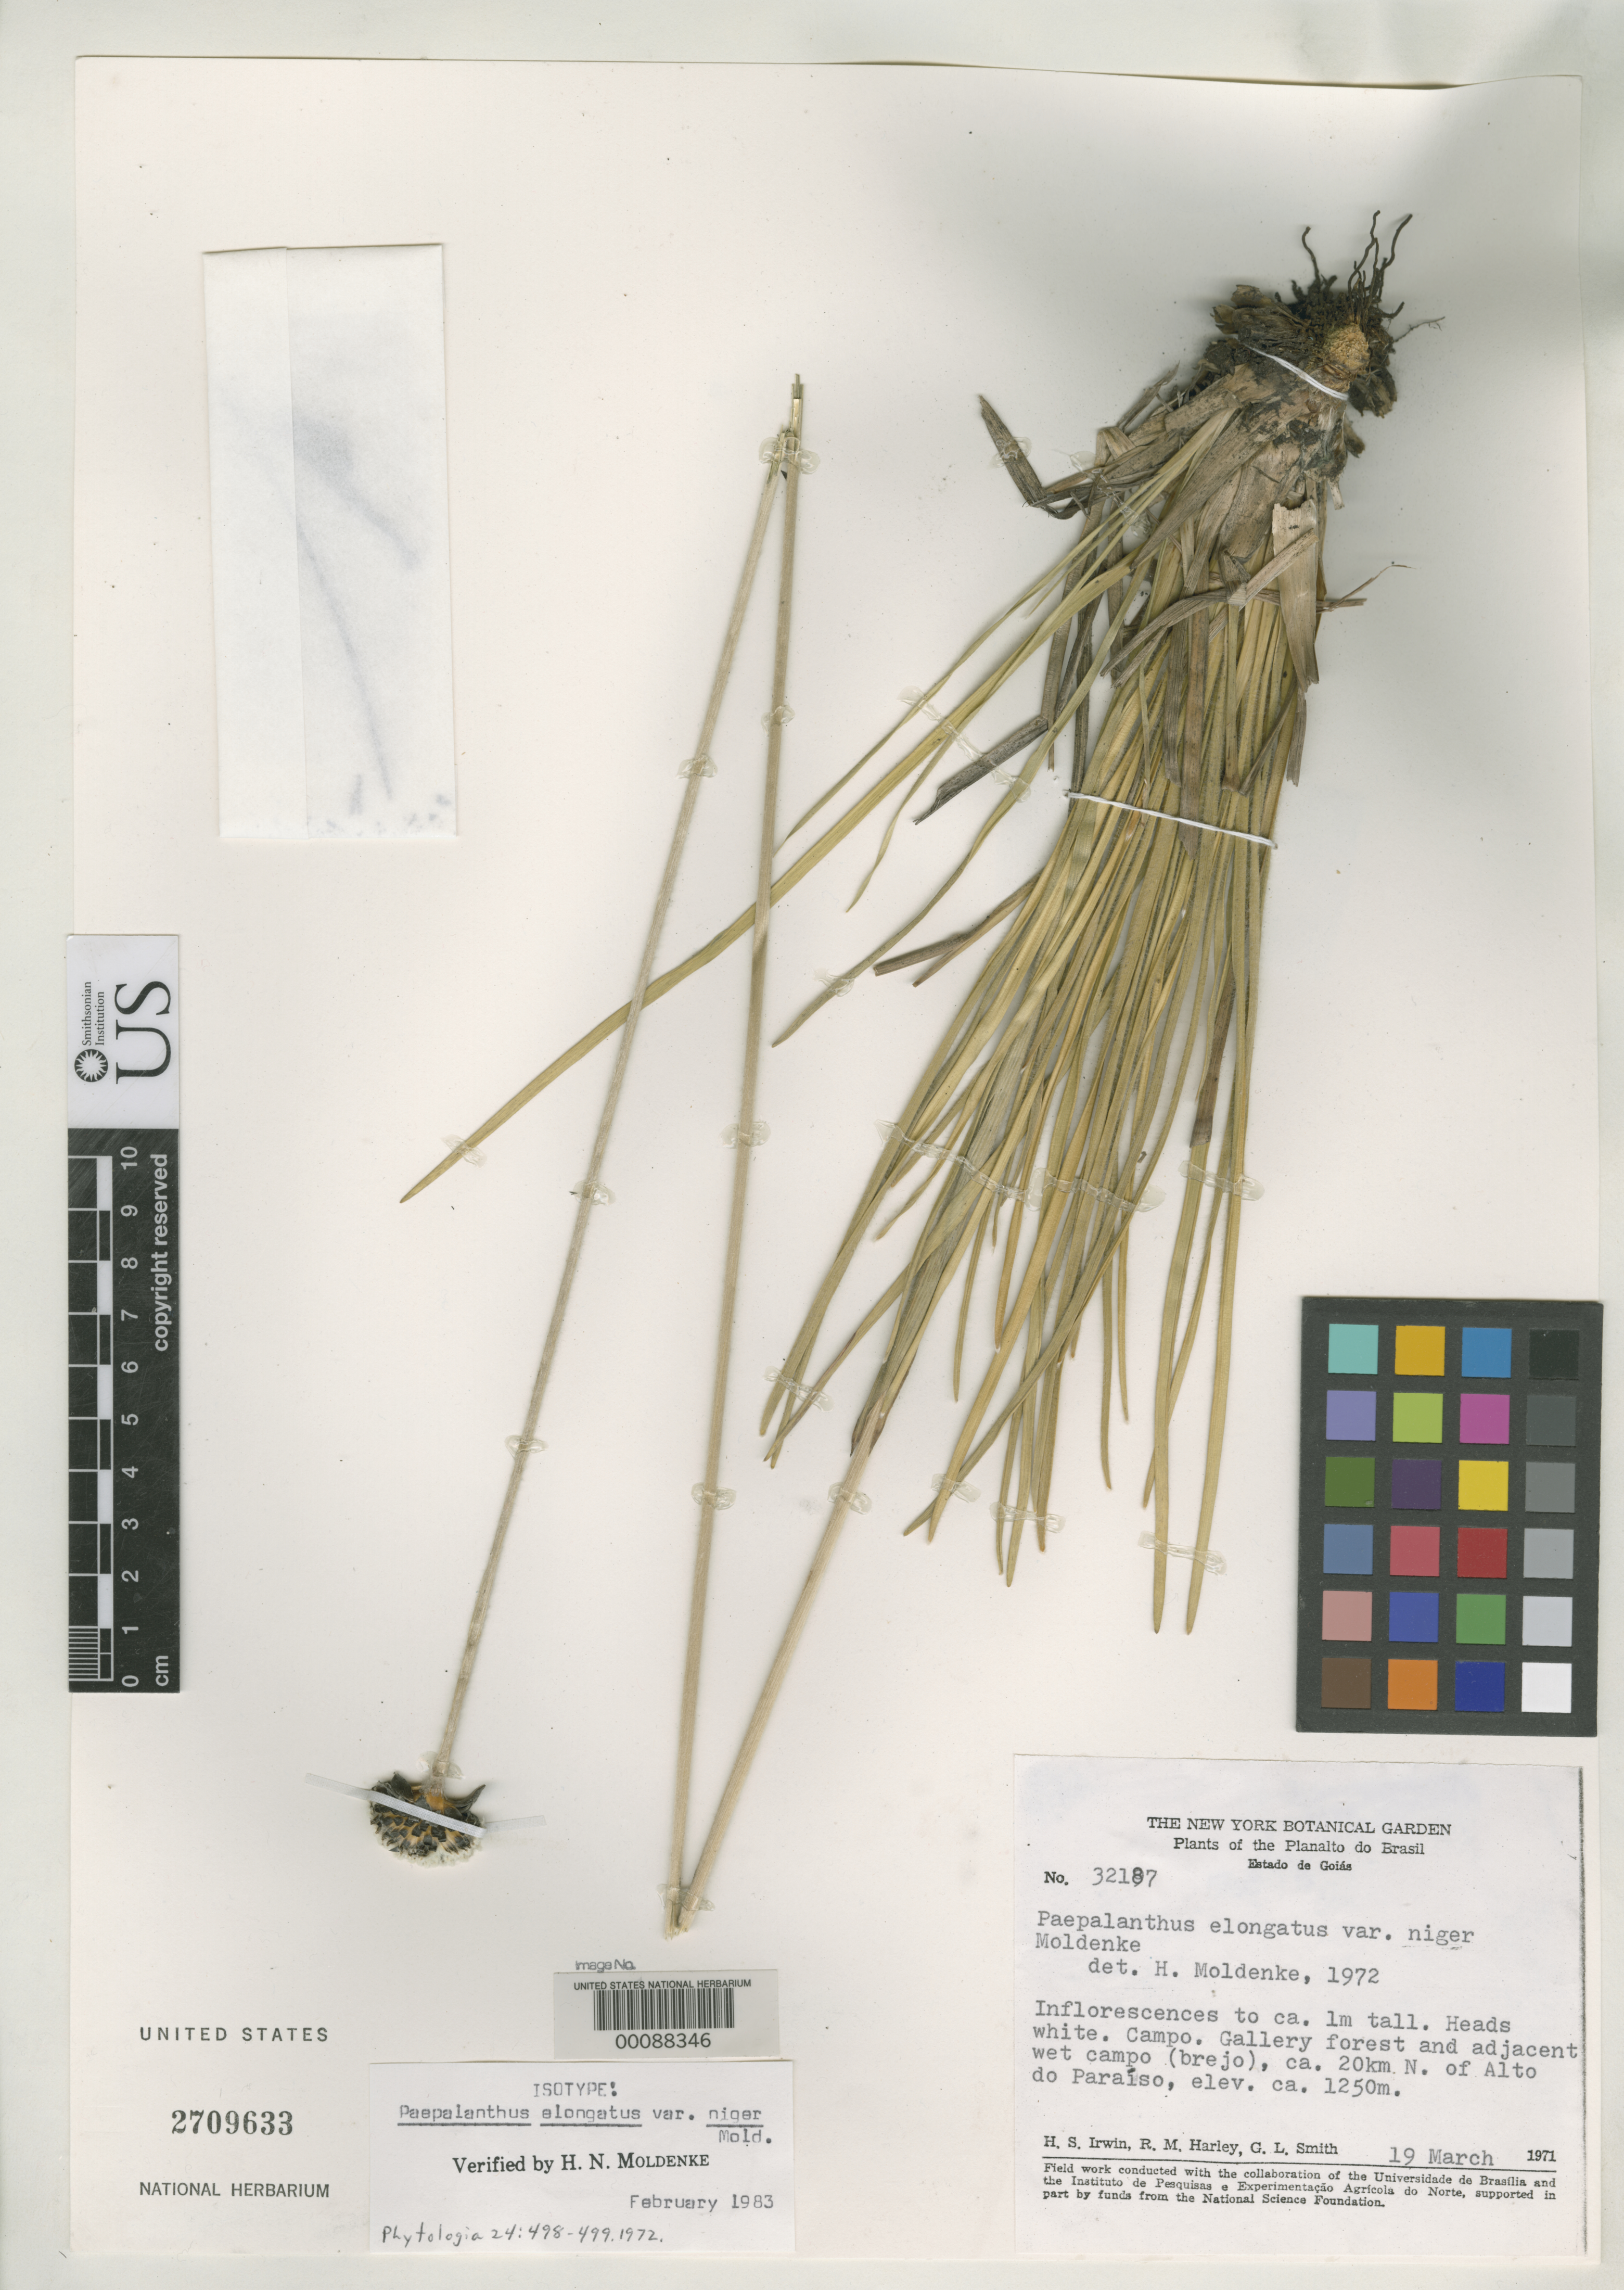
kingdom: Plantae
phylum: Tracheophyta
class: Liliopsida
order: Poales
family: Eriocaulaceae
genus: Paepalanthus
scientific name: Paepalanthus elongatus var. niger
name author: Moldenke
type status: Isotype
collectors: H. Irwin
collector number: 32187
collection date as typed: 19 Mar 1971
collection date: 1971-03-19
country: Brazil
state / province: Goiás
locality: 20 km N of Alto do Paraiso.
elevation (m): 1250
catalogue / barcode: US 2709633